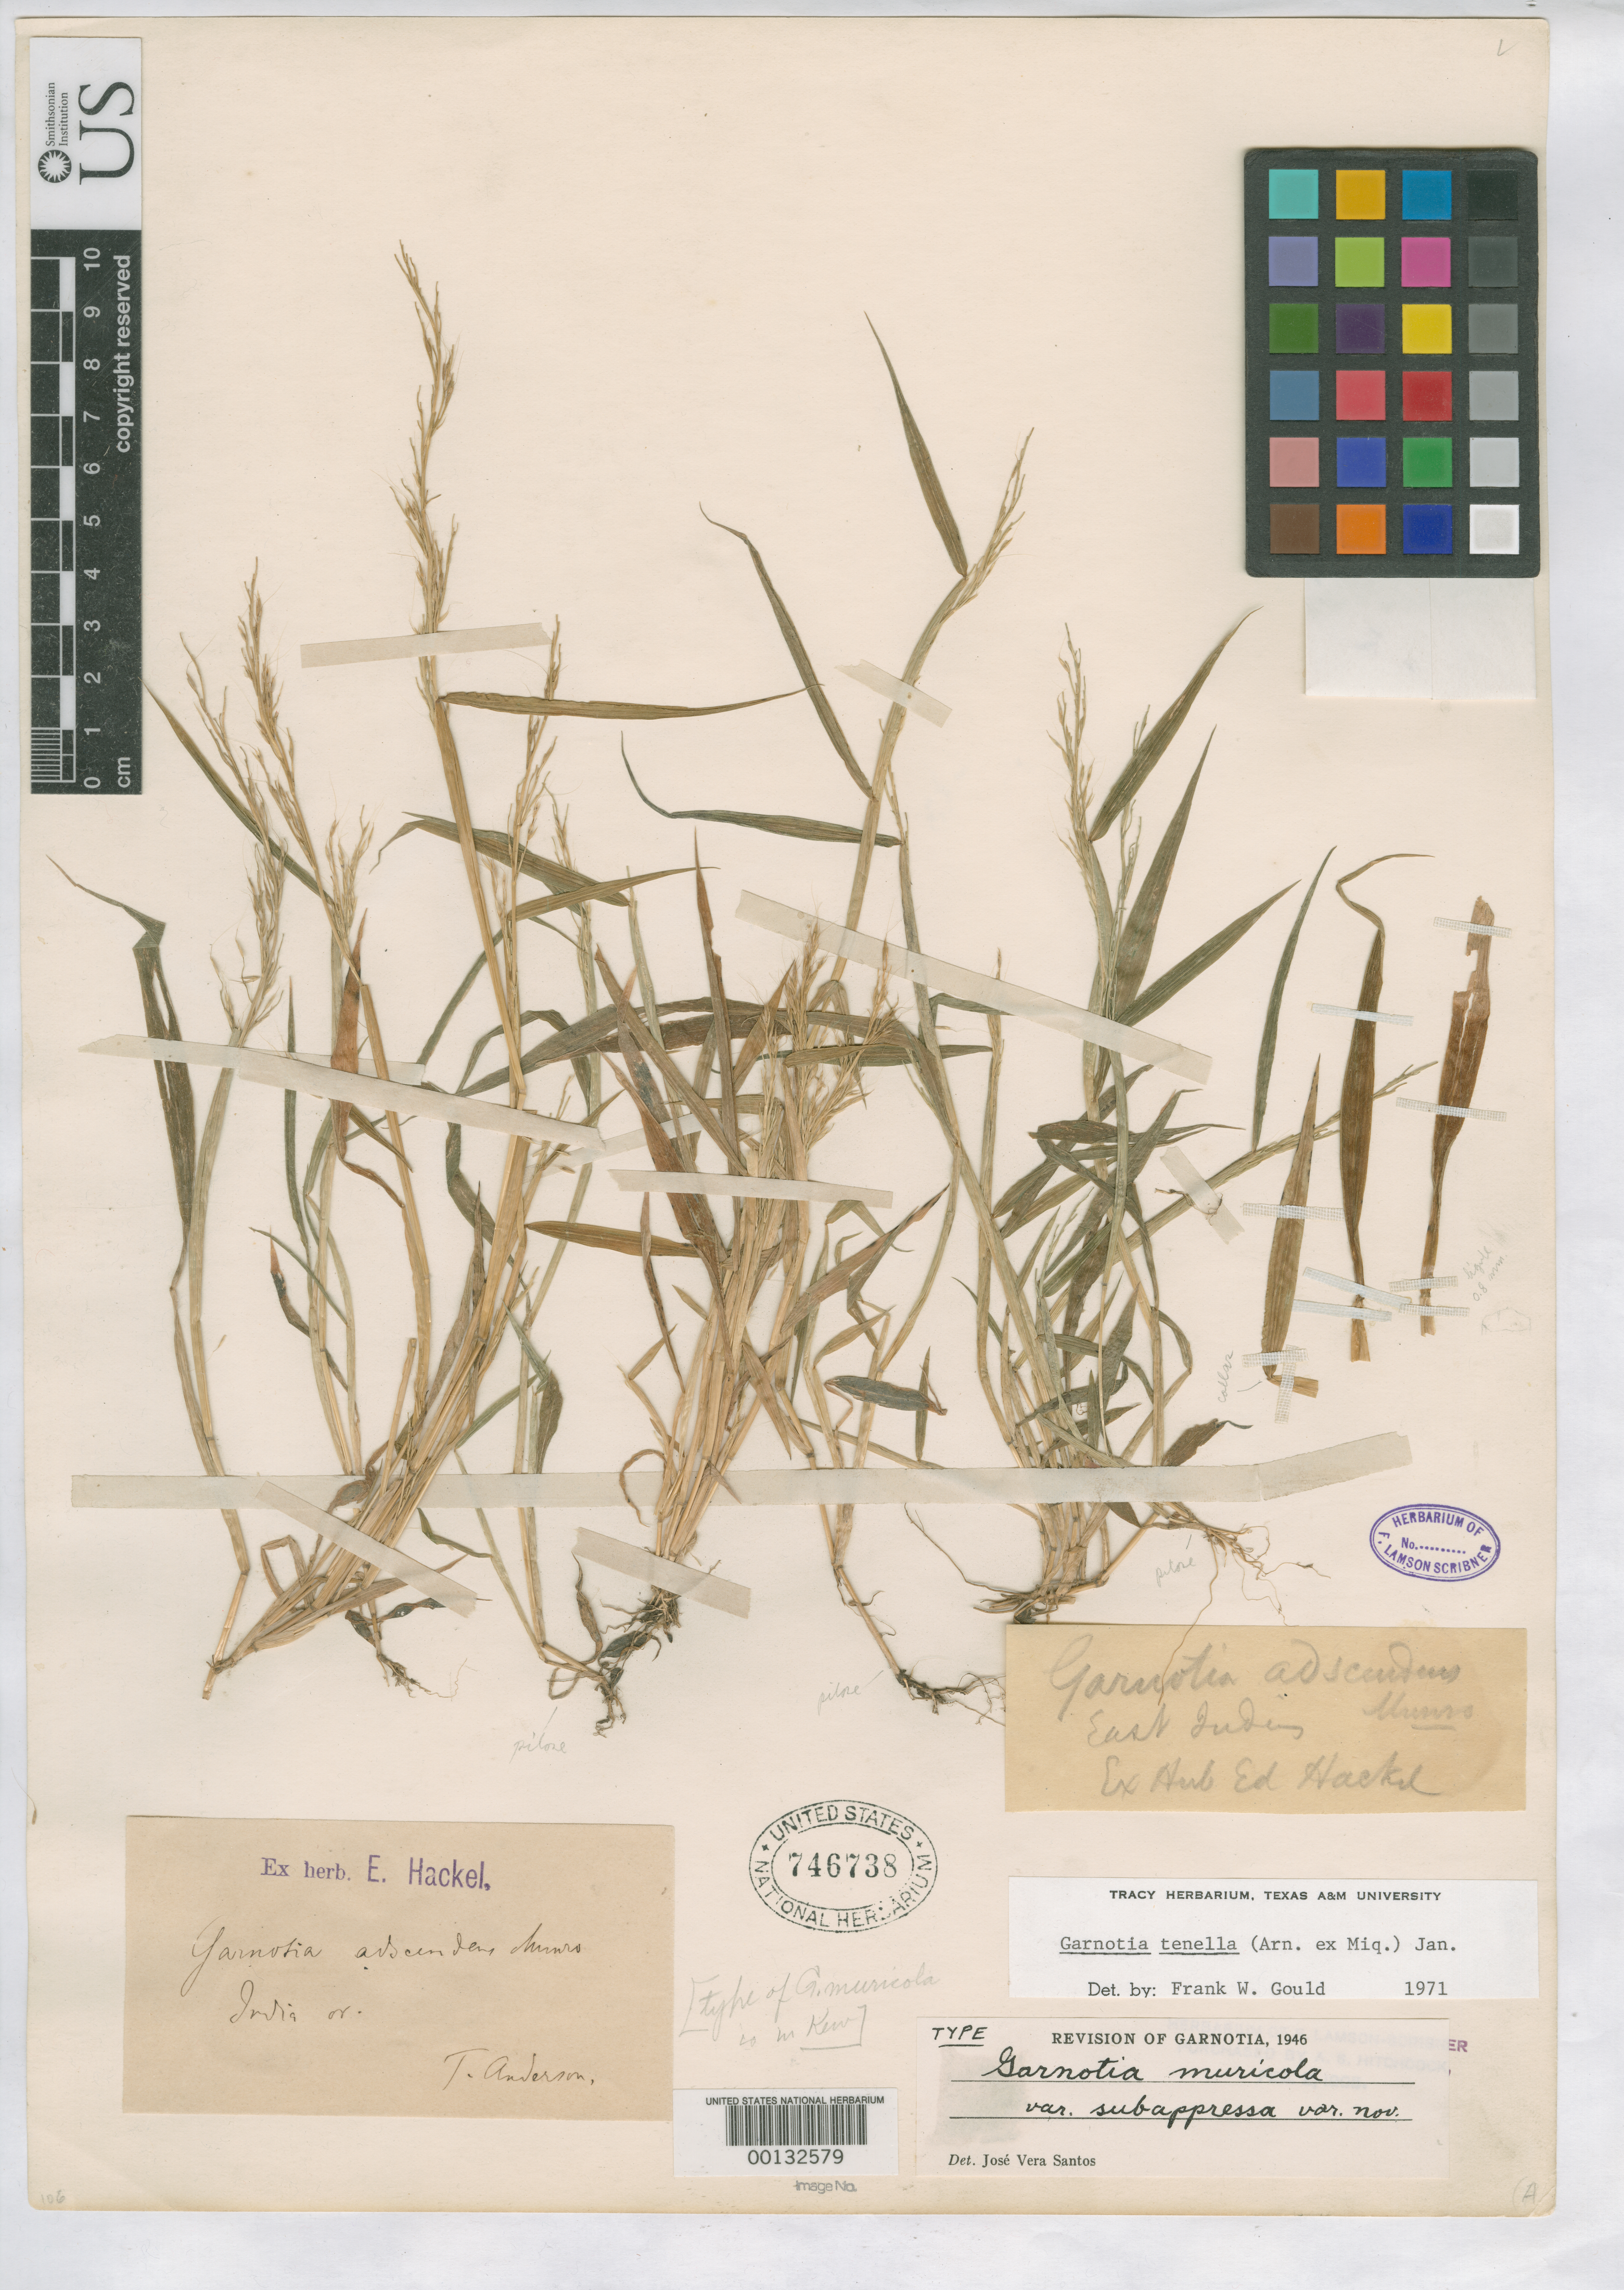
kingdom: Plantae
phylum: Tracheophyta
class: Liliopsida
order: Poales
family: Poaceae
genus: Garnotia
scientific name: Garnotia muricola var. subappressa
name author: Santos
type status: Holotype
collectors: T. Anderson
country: India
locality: East.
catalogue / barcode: US 746738